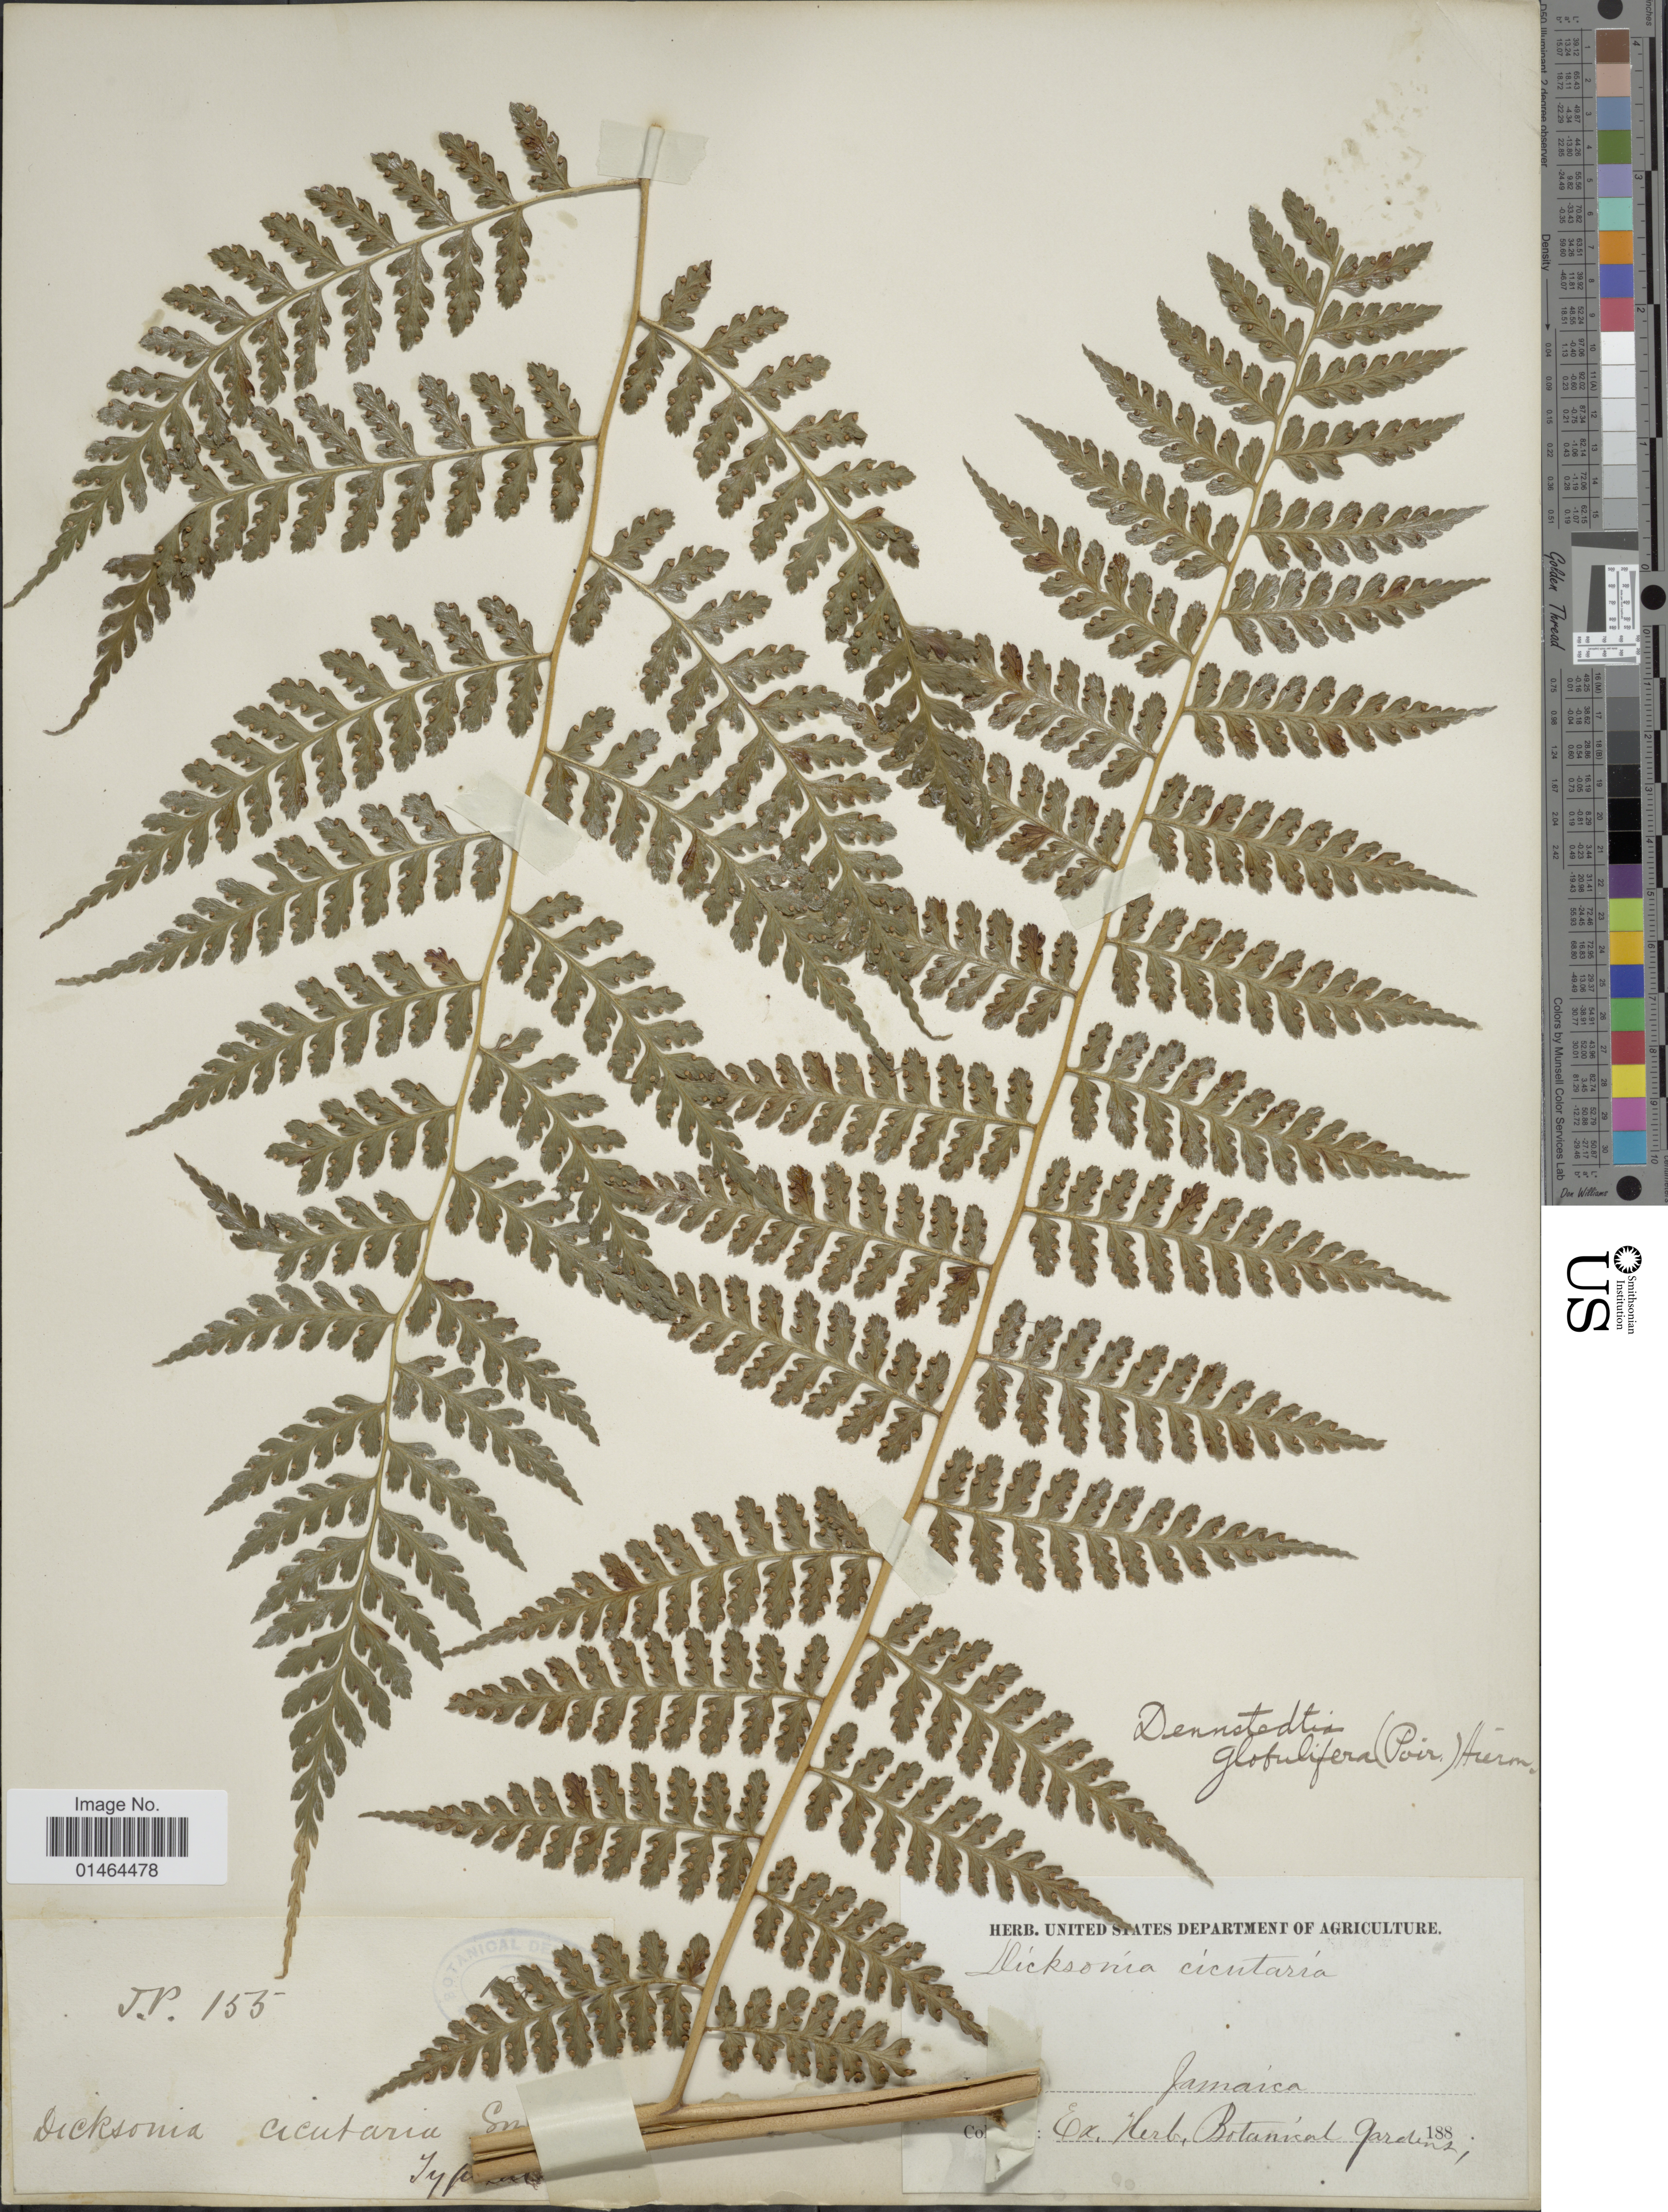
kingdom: Plantae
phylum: Tracheophyta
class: Polypodiopsida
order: Polypodiales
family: Dennstaedtiaceae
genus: Dennstaedtia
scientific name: Dennstaedtia globulifera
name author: (Poir.) Hieron.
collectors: J.P.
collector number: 155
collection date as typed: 188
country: Jamaica